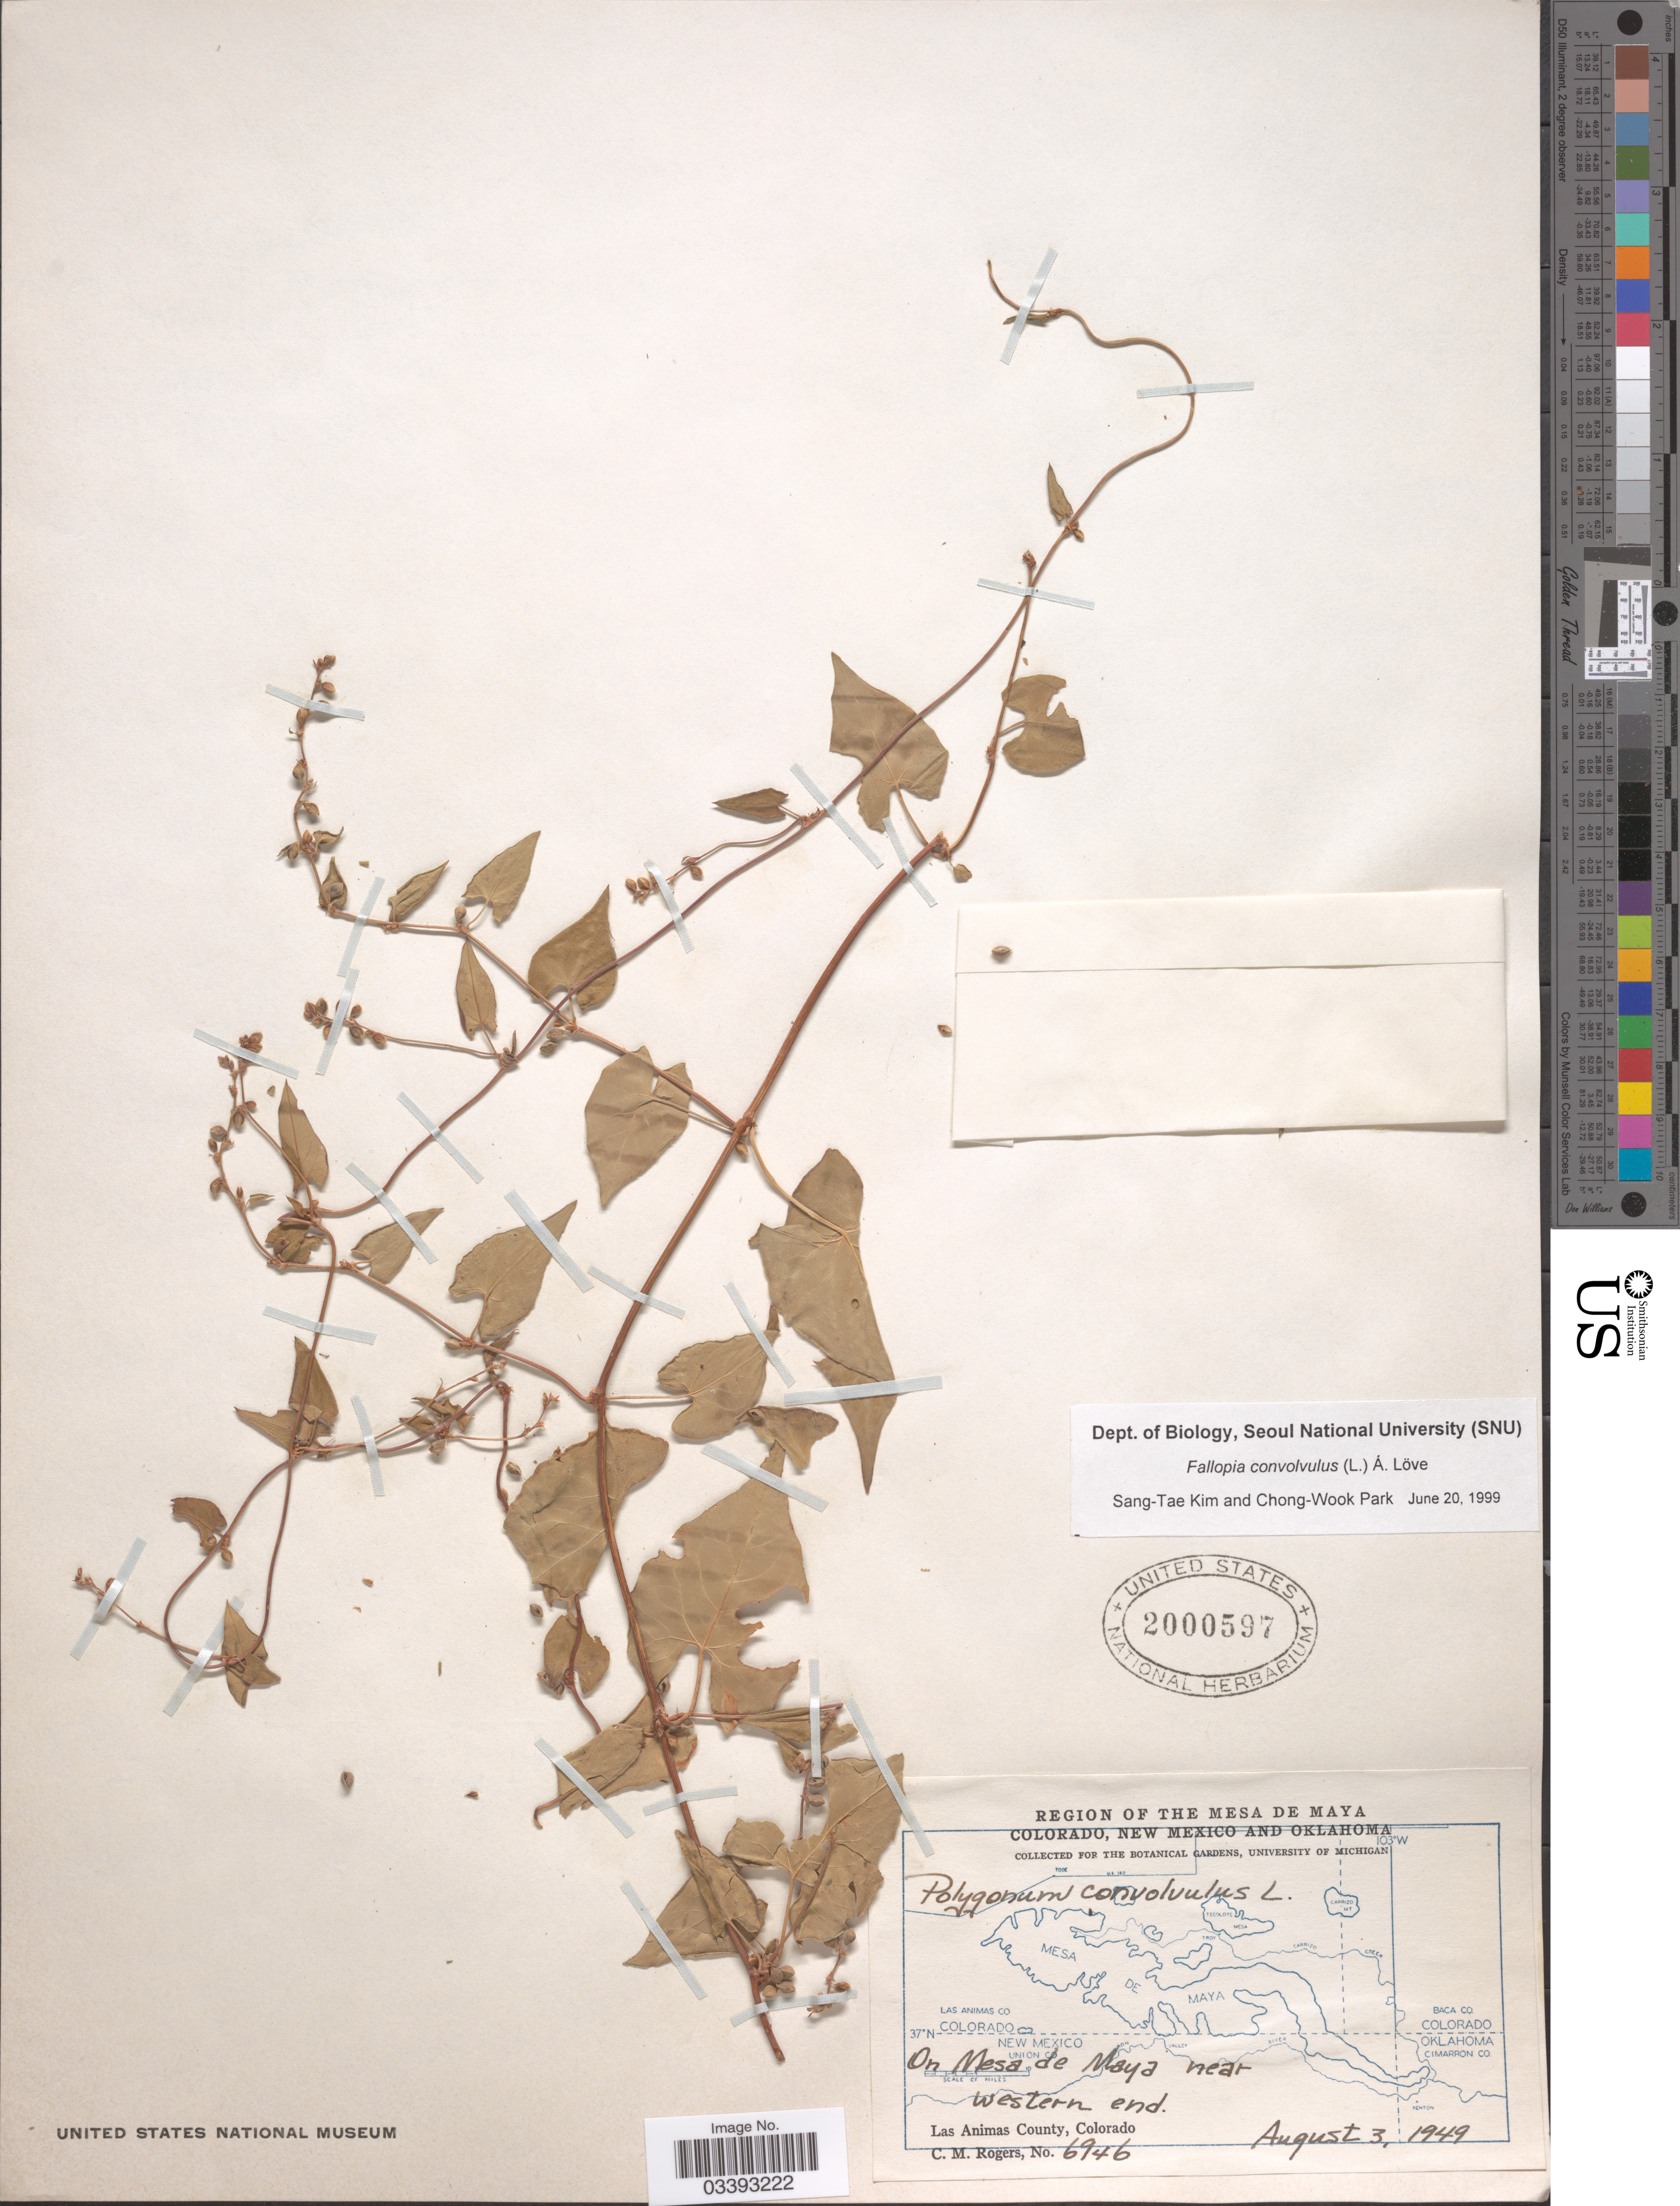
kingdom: Plantae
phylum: Tracheophyta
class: Magnoliopsida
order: Caryophyllales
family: Polygonaceae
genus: Fallopia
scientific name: Fallopia convolvulus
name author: (L.) Á. Löve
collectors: C. M. Rogers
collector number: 6946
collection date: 1949-08-03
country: United States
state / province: Colorado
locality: Region of the Mesa de Maya. On Mesa de Maya near western end. Las Animas County.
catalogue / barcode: US 2000597